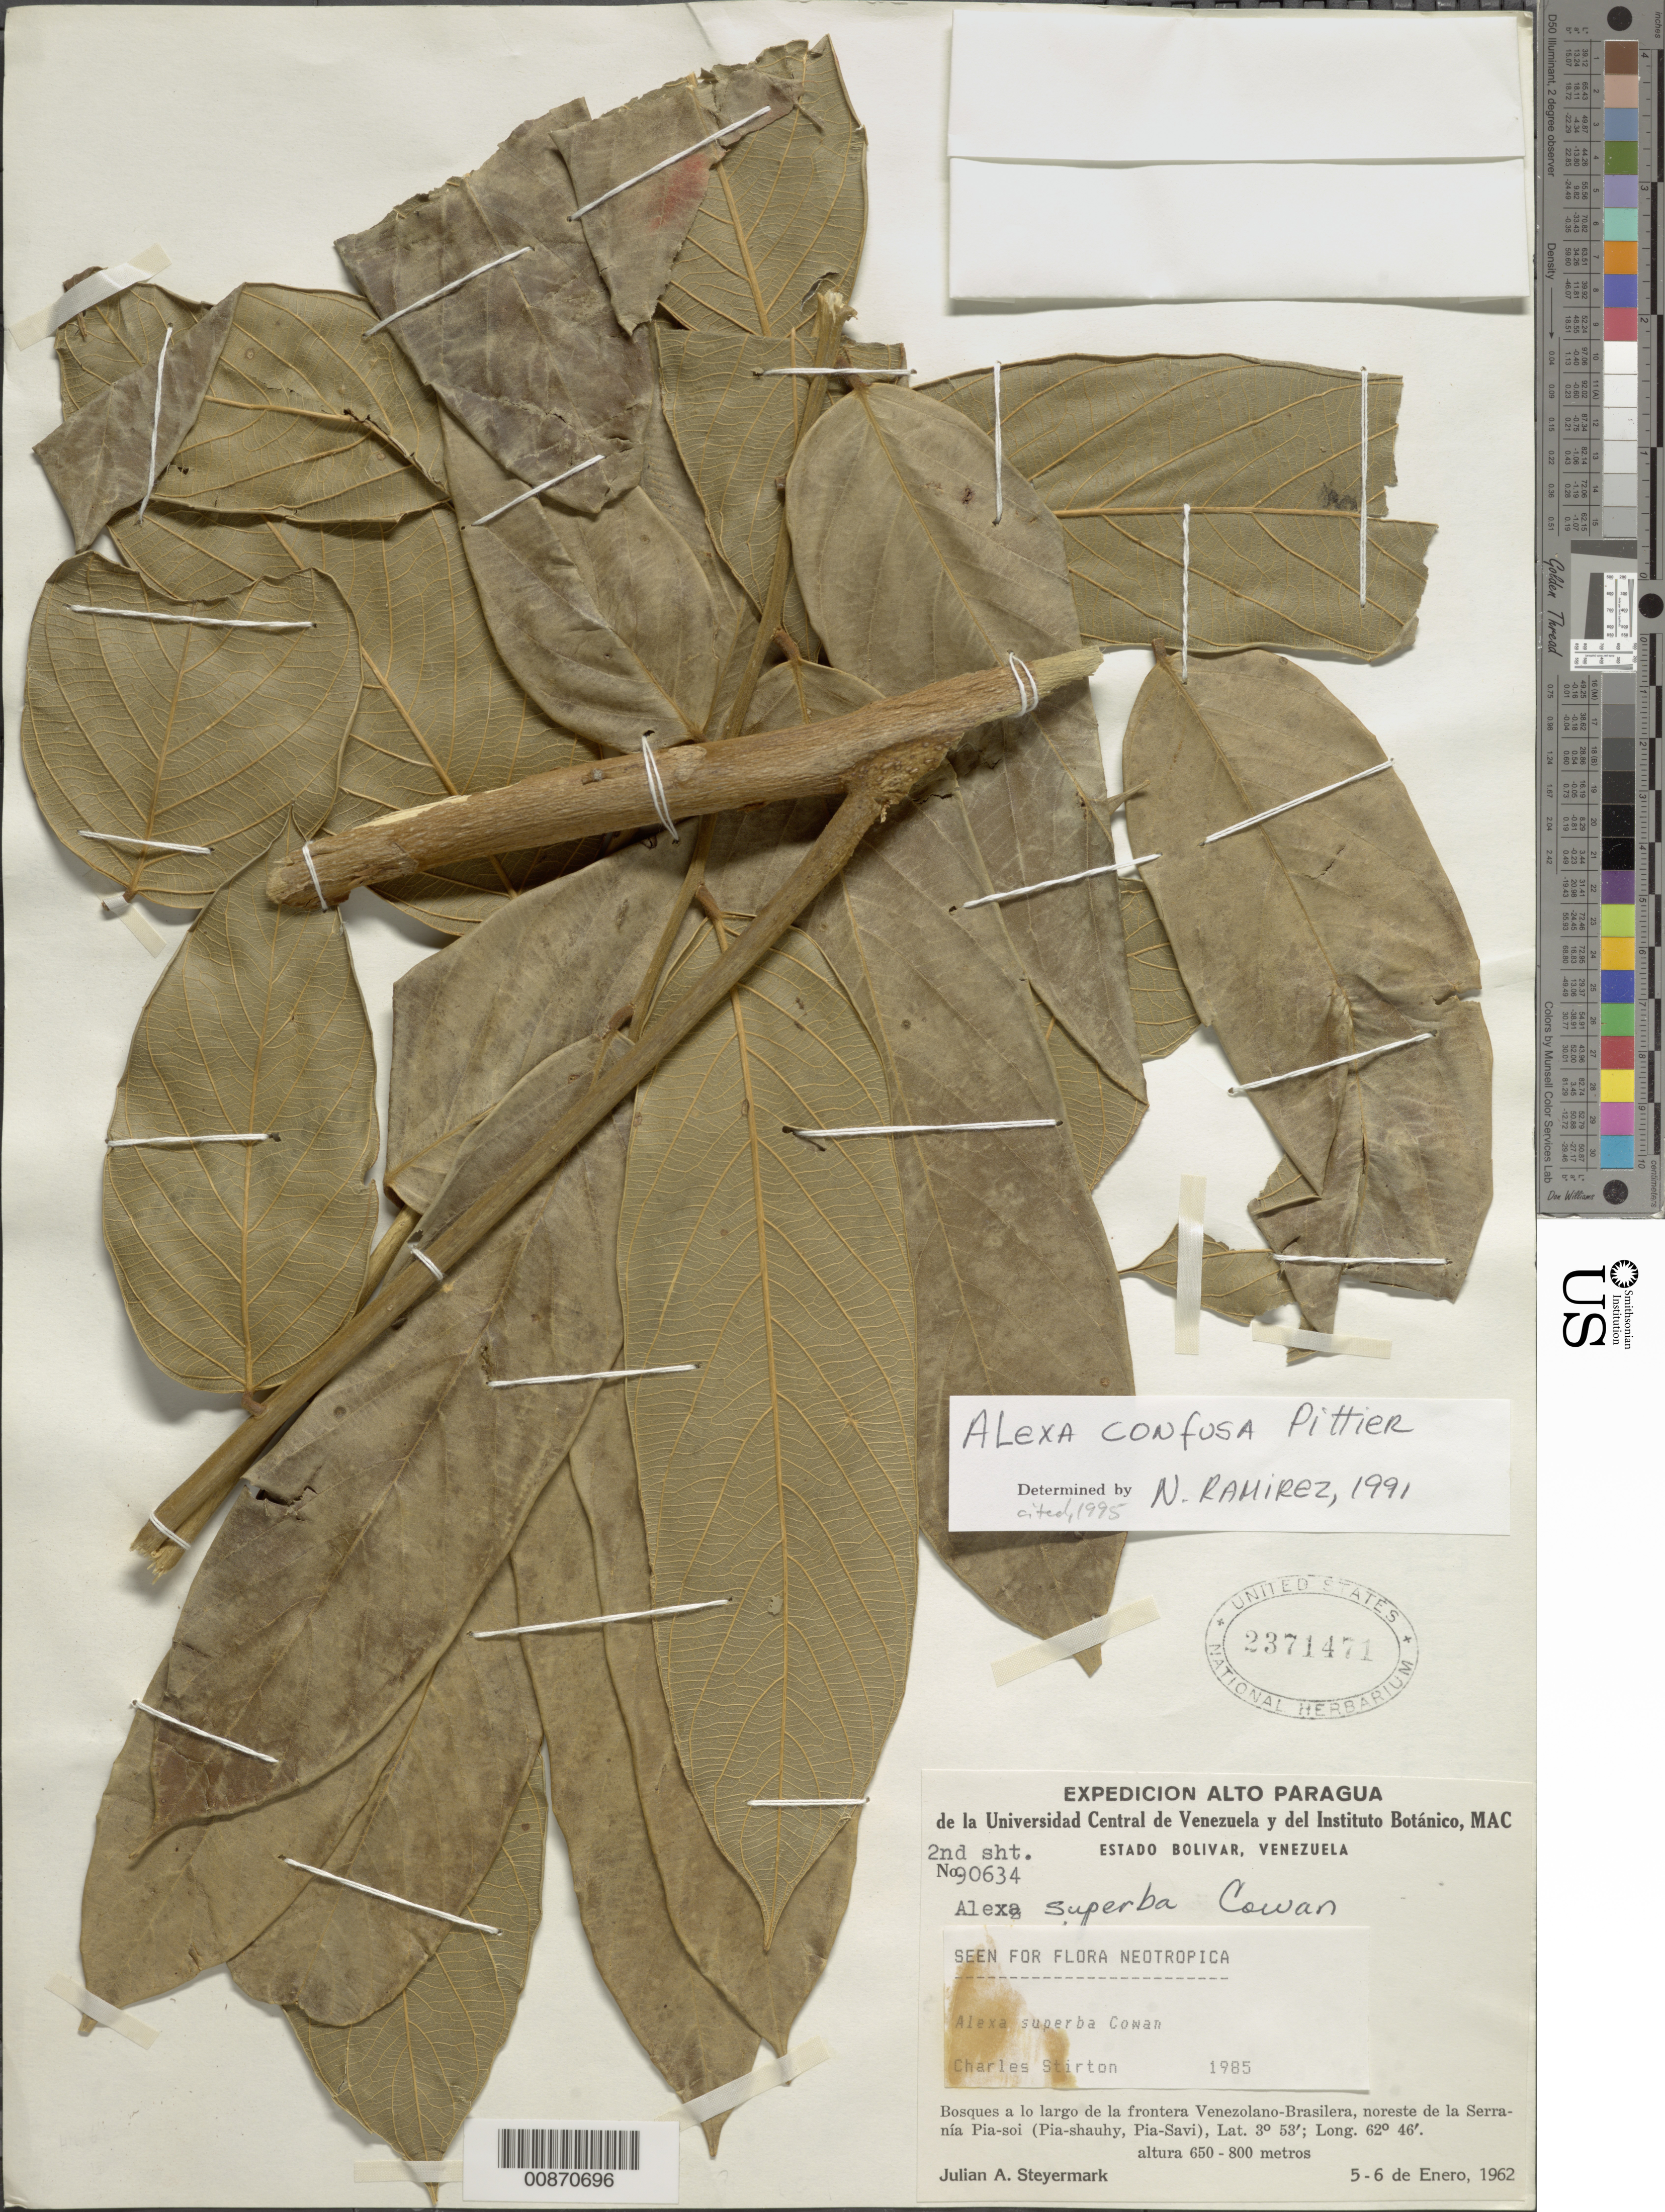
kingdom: Plantae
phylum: Tracheophyta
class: Magnoliopsida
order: Fabales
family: Fabaceae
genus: Alexa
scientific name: Alexa confusa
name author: Pittier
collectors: J. Steyermark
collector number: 90634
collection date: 1962-01-05/1962-01-06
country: Venezuela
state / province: Bolivar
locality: Estado Bolivar, Venezuela, Bosques a lo largo de la frontera Venezolano0Brasilera, noreste de la Serrania Pia-soi (Pia-shauhy, Pia-Savi)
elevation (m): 650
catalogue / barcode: US 2371471